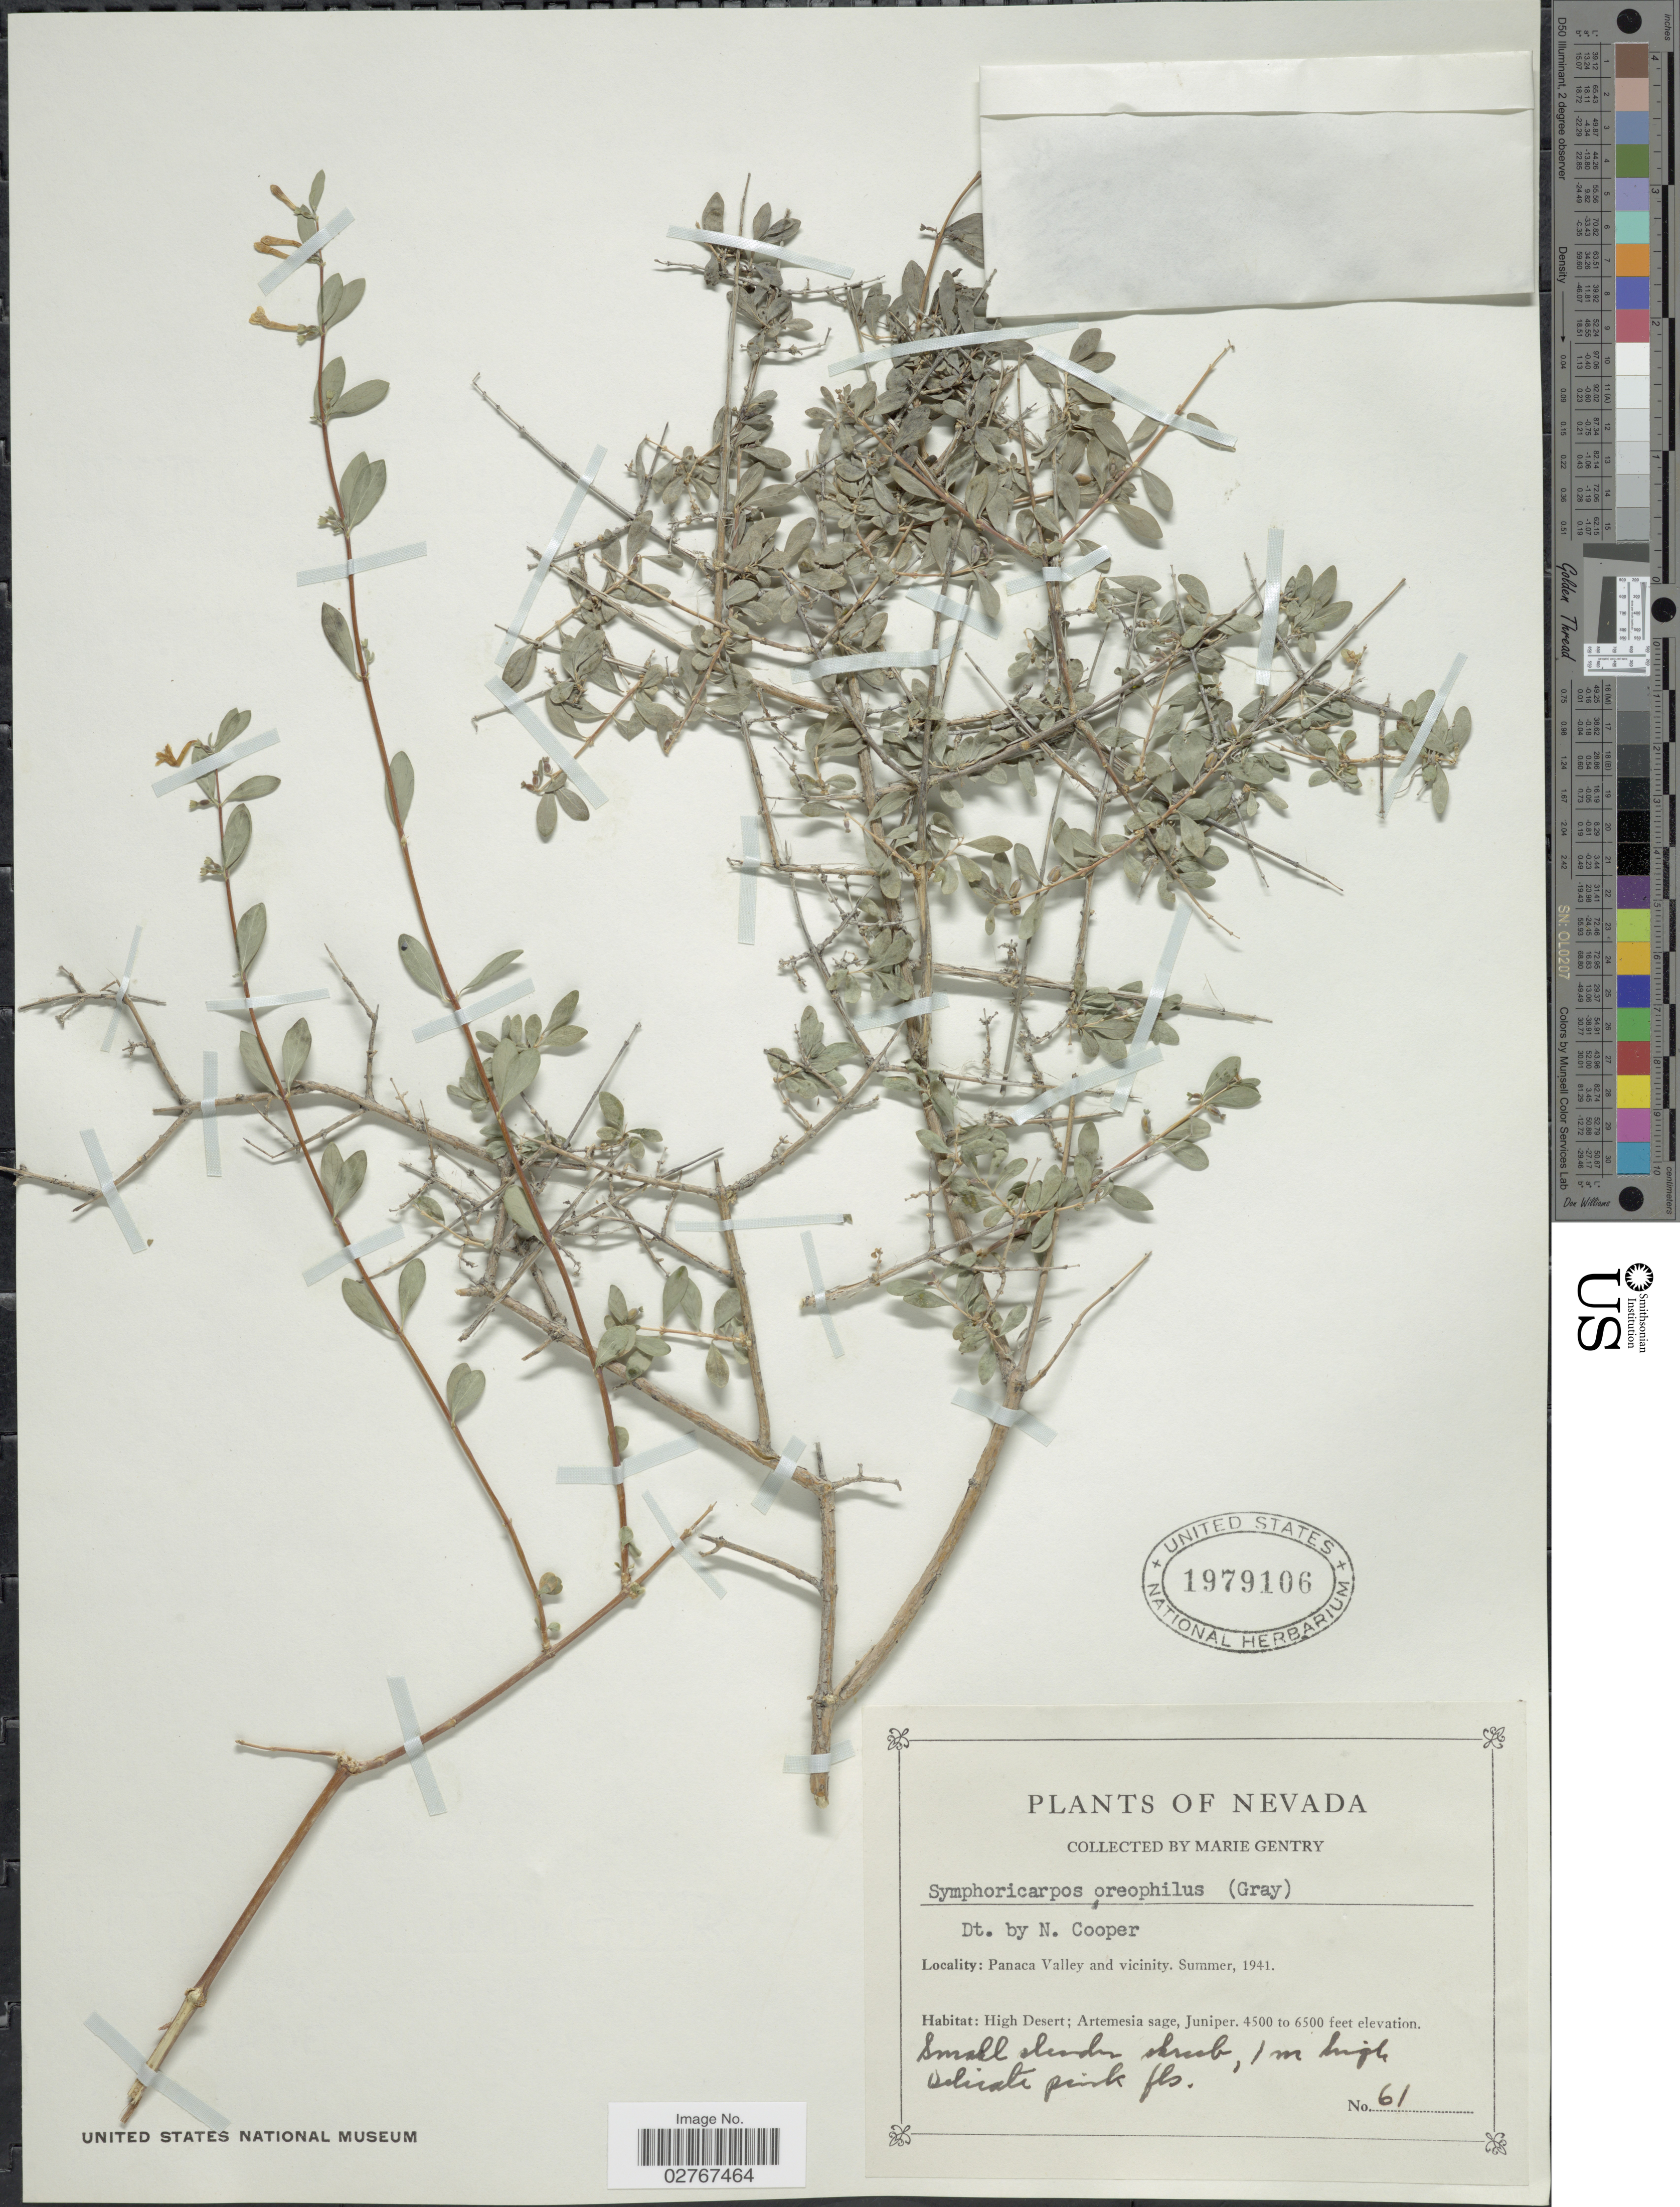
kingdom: Plantae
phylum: Tracheophyta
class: Magnoliopsida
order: Dipsacales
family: Caprifoliaceae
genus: Symphoricarpos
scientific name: Symphoricarpos oreophilus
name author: A. Gray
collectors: M. Gentry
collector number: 61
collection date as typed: Summer, 1941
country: United States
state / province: Nevada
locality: Panaca Valley and vicinity, High Desert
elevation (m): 1372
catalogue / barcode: US 1979106